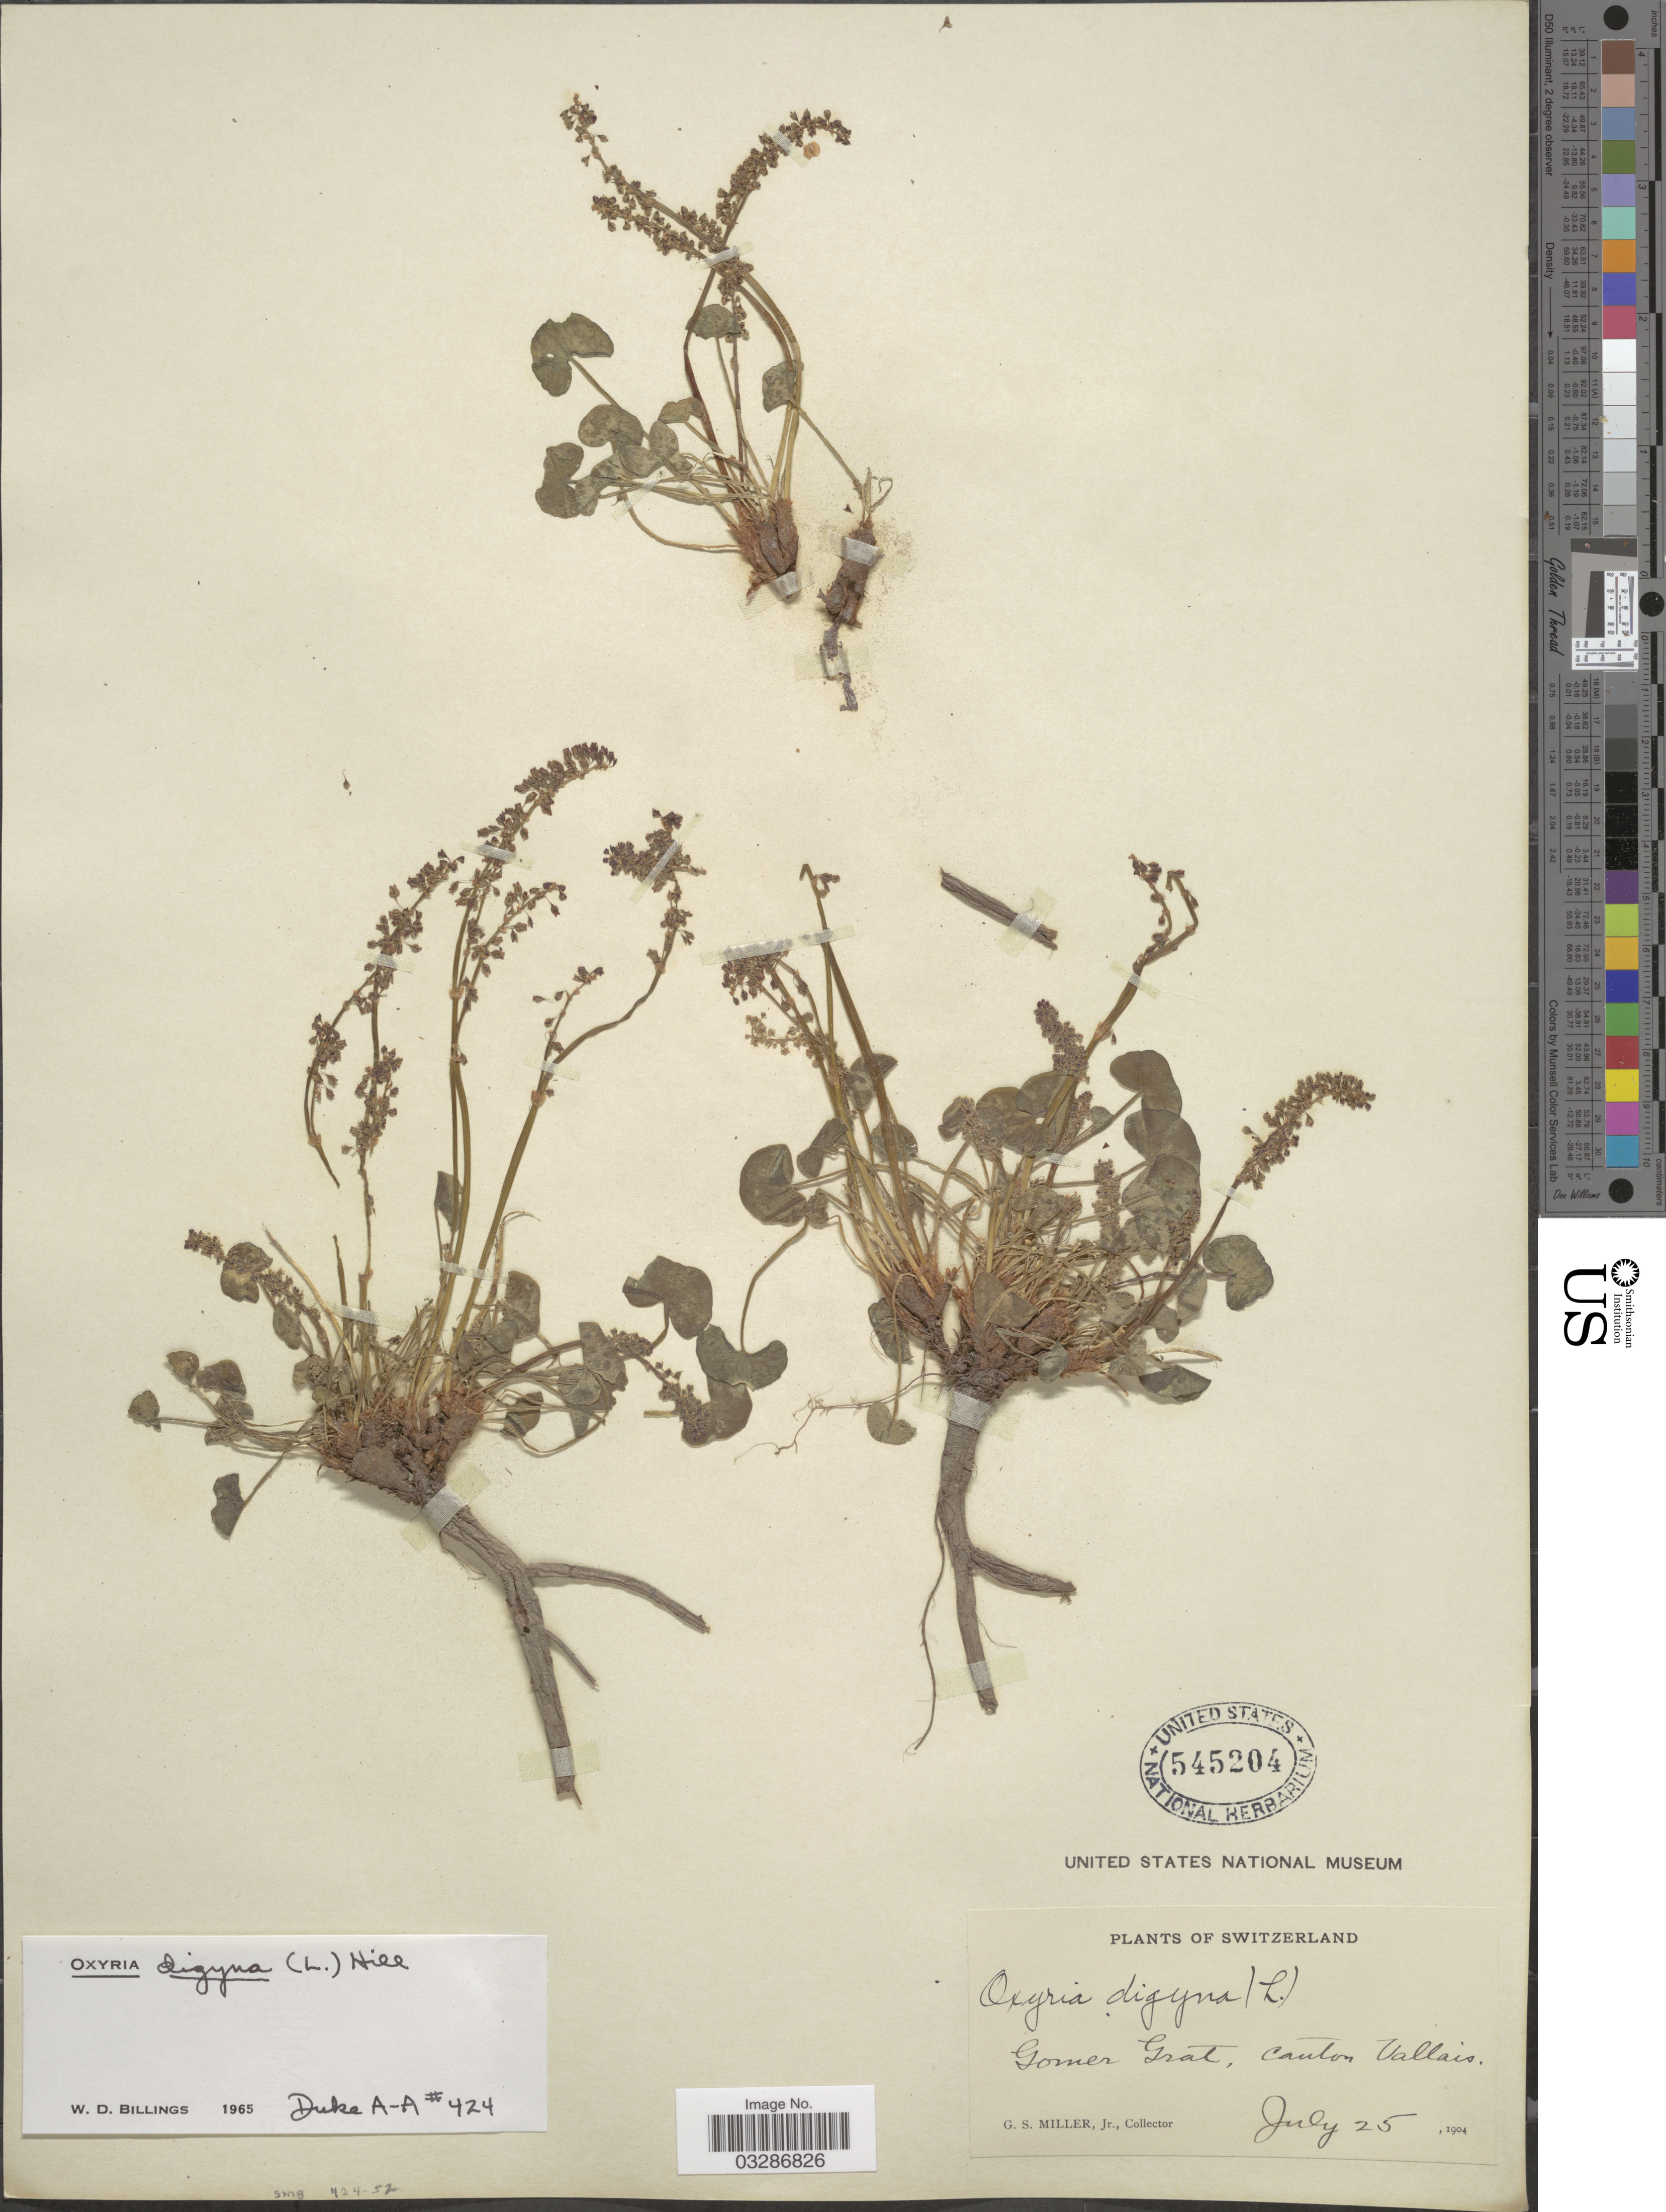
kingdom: Plantae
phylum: Tracheophyta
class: Magnoliopsida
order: Caryophyllales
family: Polygonaceae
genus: Oxyria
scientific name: Oxyria digyna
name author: (L.) Hill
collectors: G. S. Miller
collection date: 1904-07-25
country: Switzerland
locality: Gomer Grat, canton Vallais.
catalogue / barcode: US 545204